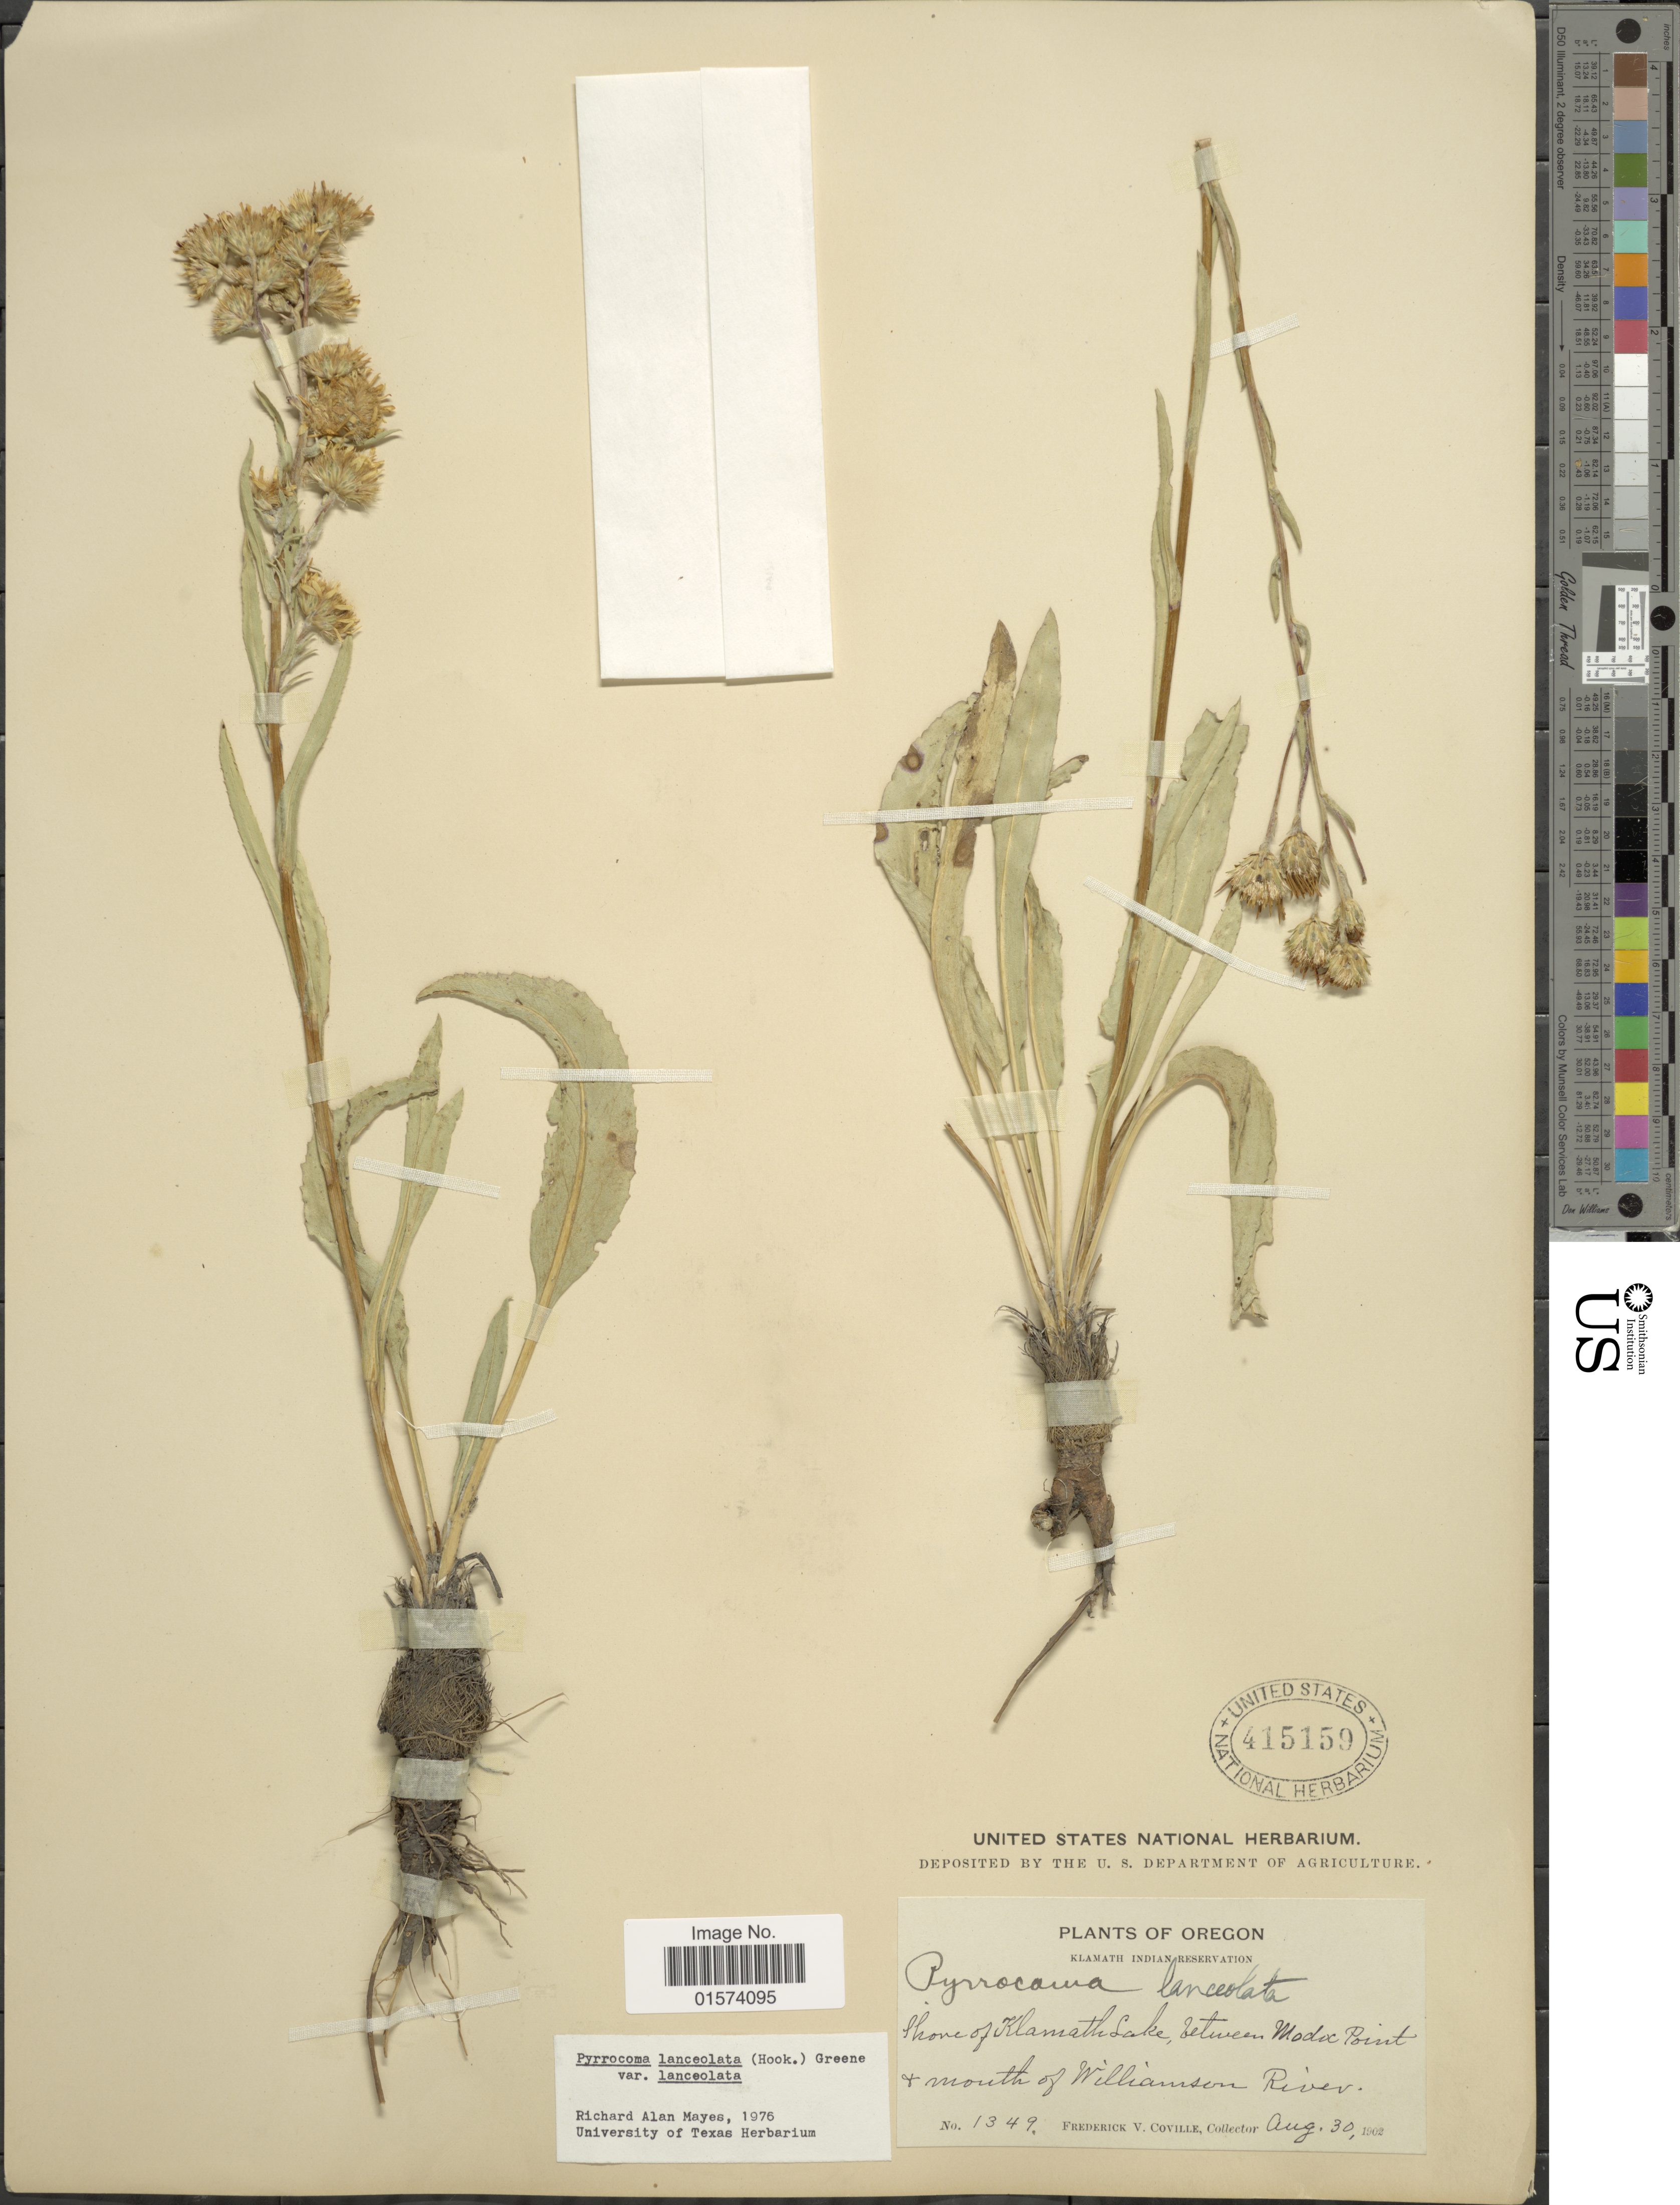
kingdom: Plantae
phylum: Tracheophyta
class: Magnoliopsida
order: Asterales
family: Asteraceae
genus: Pyrrocoma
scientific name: Pyrrocoma lanceolata var. lanceolata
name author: (Hook.) Greene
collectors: F. V. Coville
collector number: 1349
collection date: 1902-08-30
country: United States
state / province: Oregon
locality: Shore of Klamath Lake, between Modoc Point + mouth of Willaimson River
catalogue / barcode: US 415159